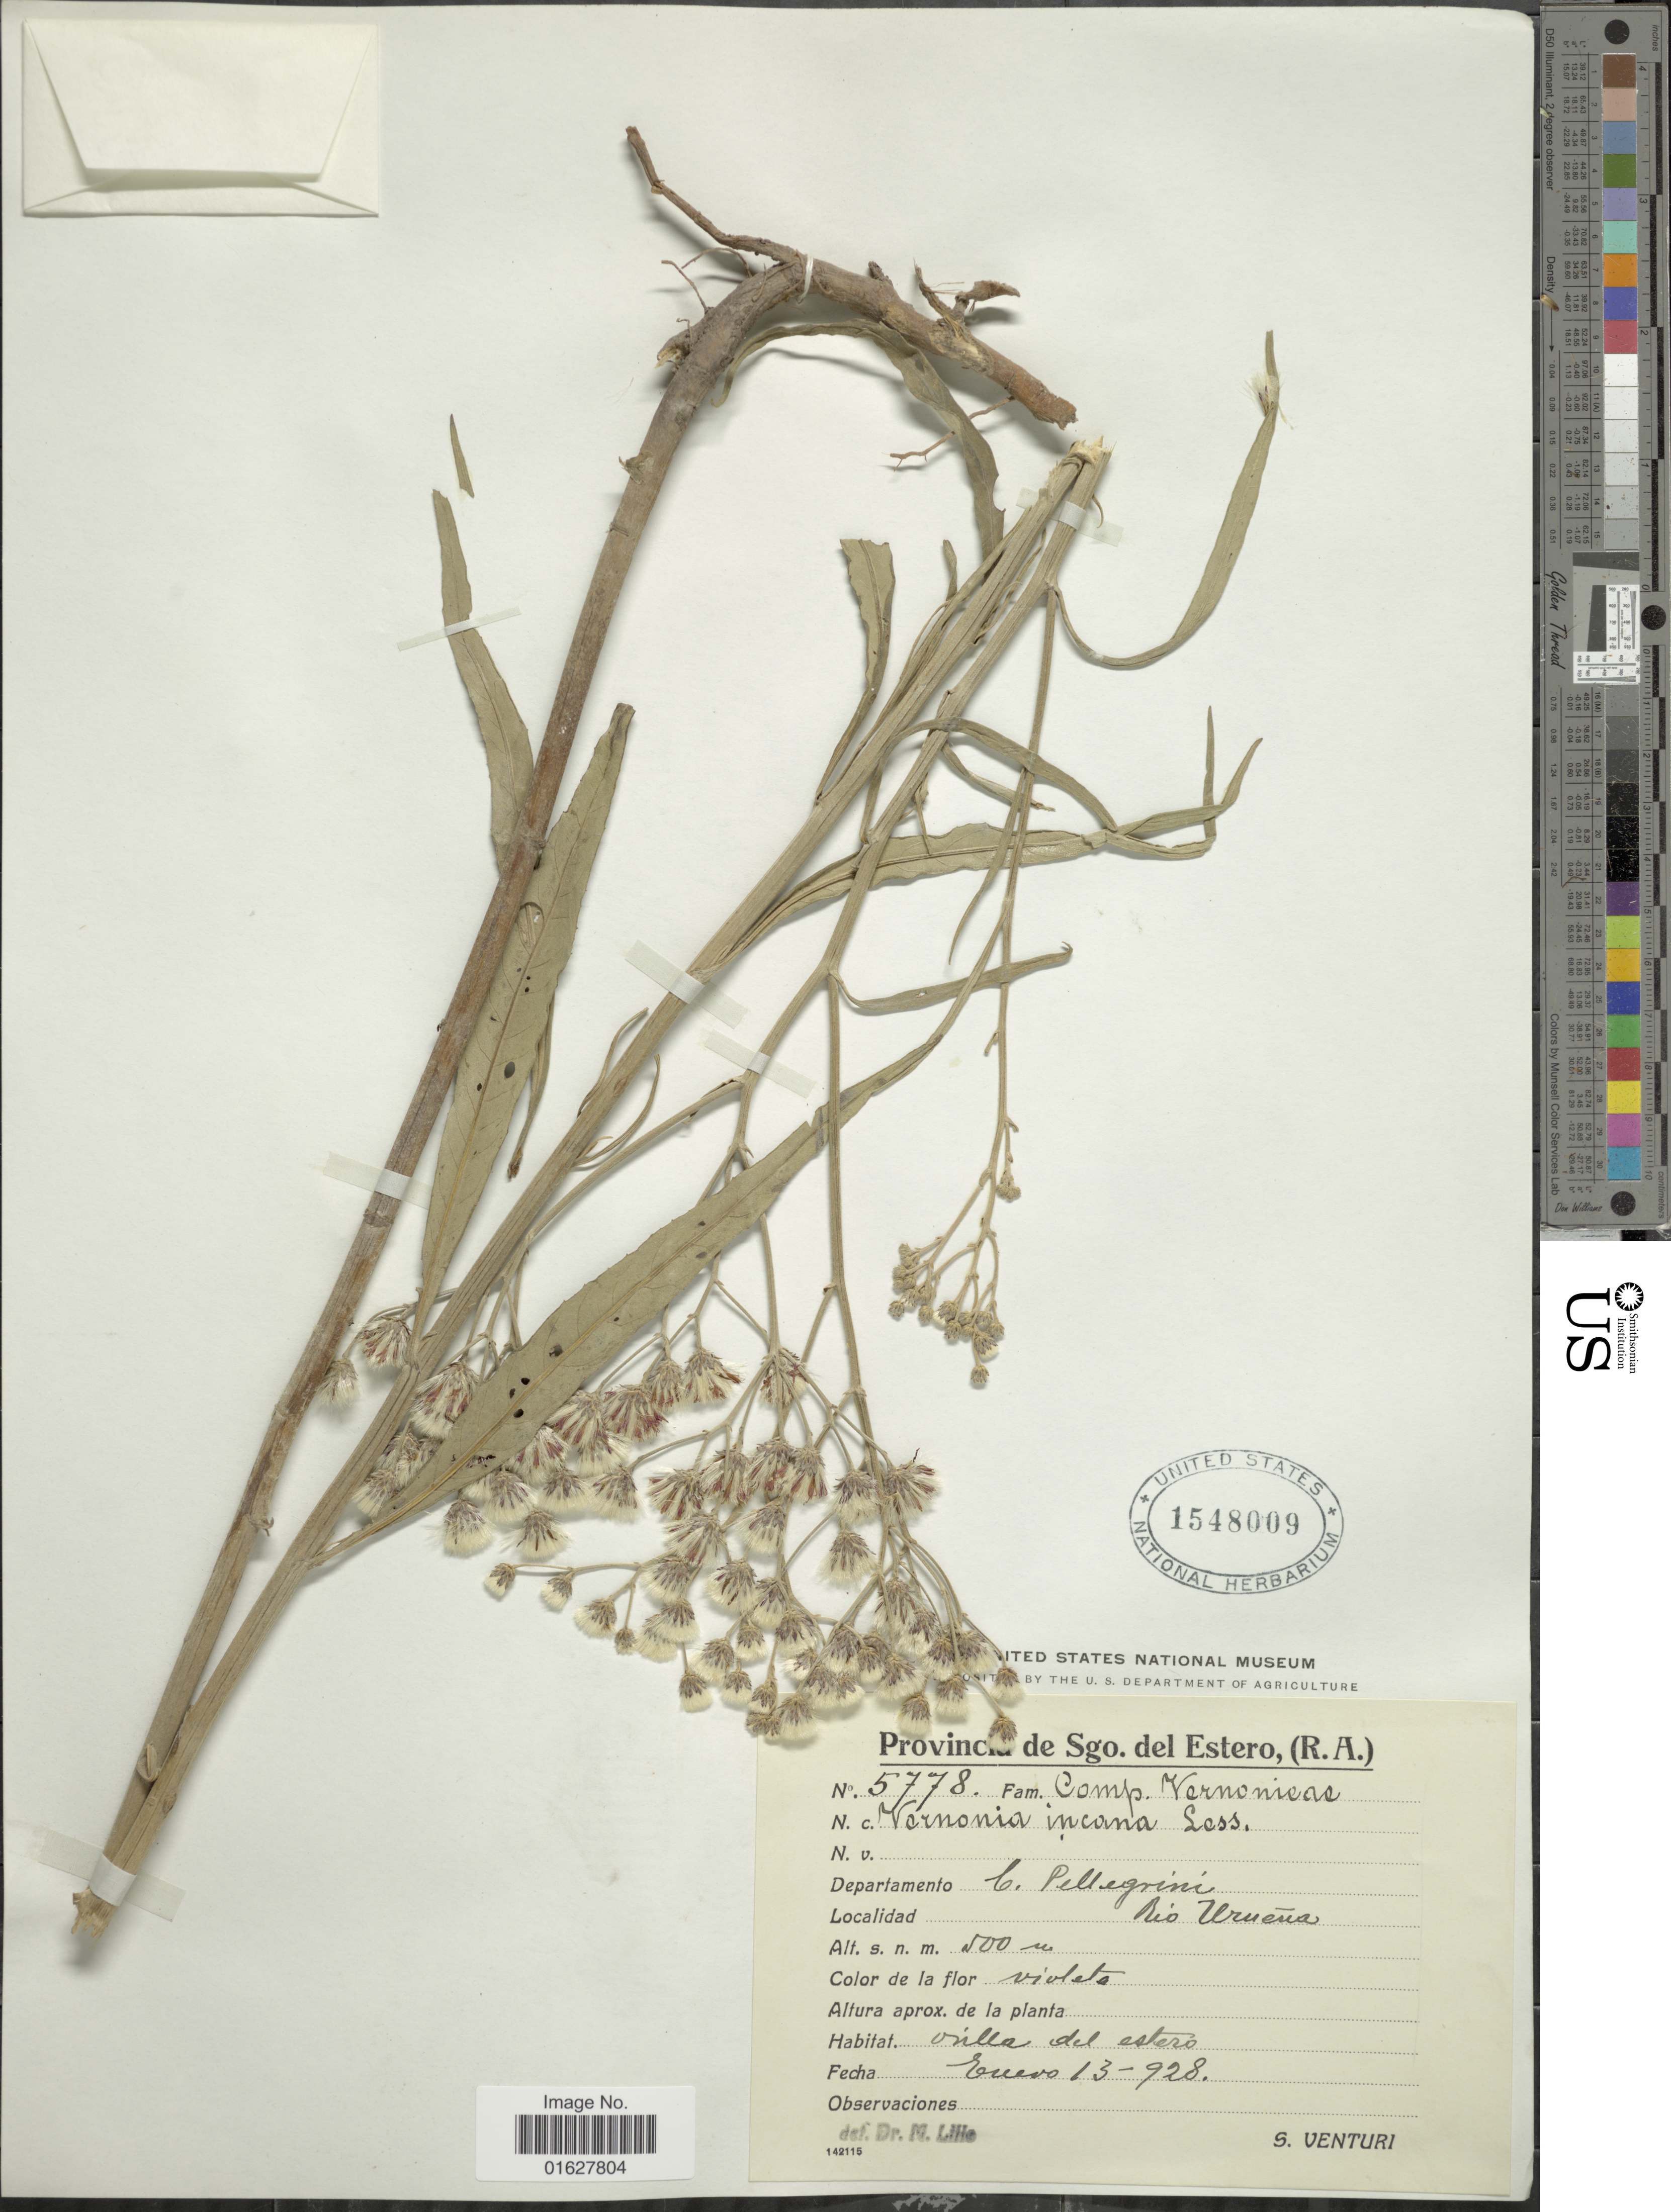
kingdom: Plantae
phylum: Tracheophyta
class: Magnoliopsida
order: Asterales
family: Asteraceae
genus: Vernonia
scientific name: Vernonia incana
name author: Less.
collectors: S. Venturi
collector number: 5778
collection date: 1928-01-13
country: Argentina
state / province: Santiago del Estero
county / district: Pellegrini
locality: Rio Urueña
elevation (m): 500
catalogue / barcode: US 1548009